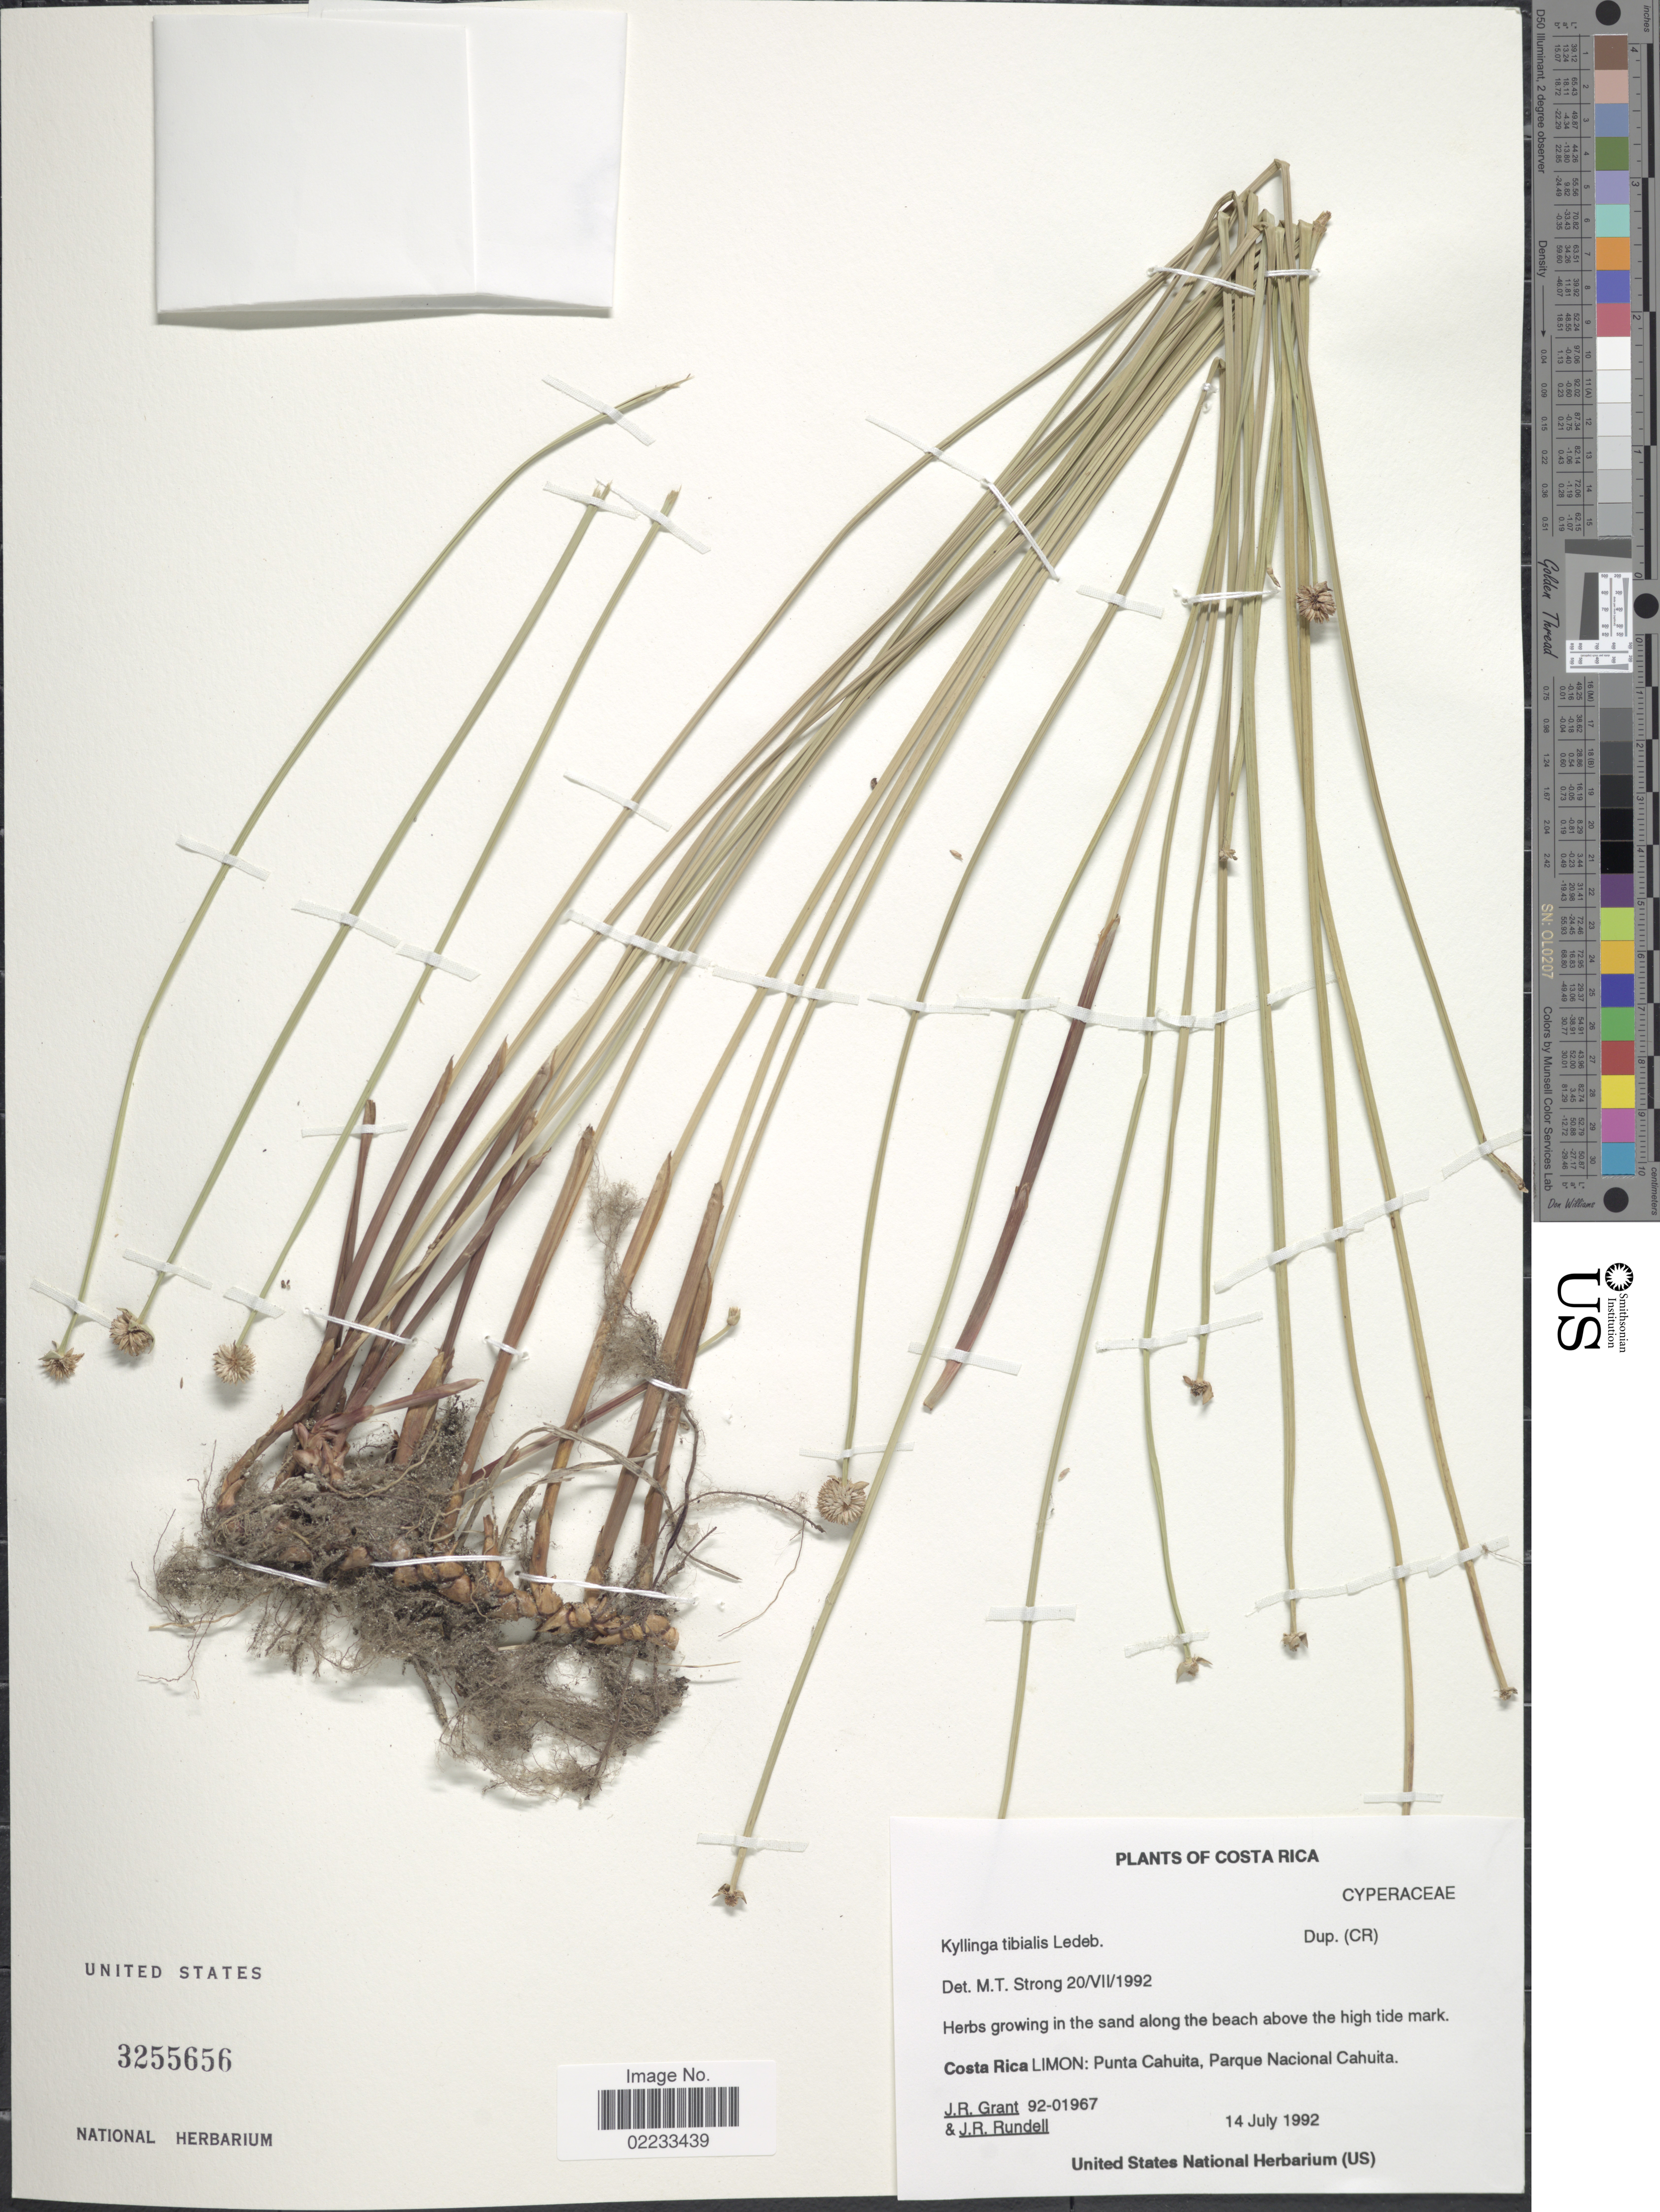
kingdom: Plantae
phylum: Tracheophyta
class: Liliopsida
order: Poales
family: Cyperaceae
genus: Cyperus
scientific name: Cyperus tibialis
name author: (Poit. ex Ledeb.) Govaerts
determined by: Strong, Mark T., (BOT), Smithsonian Institution - National Museum of Natural History (UNITED STATES)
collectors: J. Grant & J. R. Rundell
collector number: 92-01967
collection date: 1992-07-14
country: Costa Rica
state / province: Limón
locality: Punta Cahuita, Parque Nacional Cahuita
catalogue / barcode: US 3255656